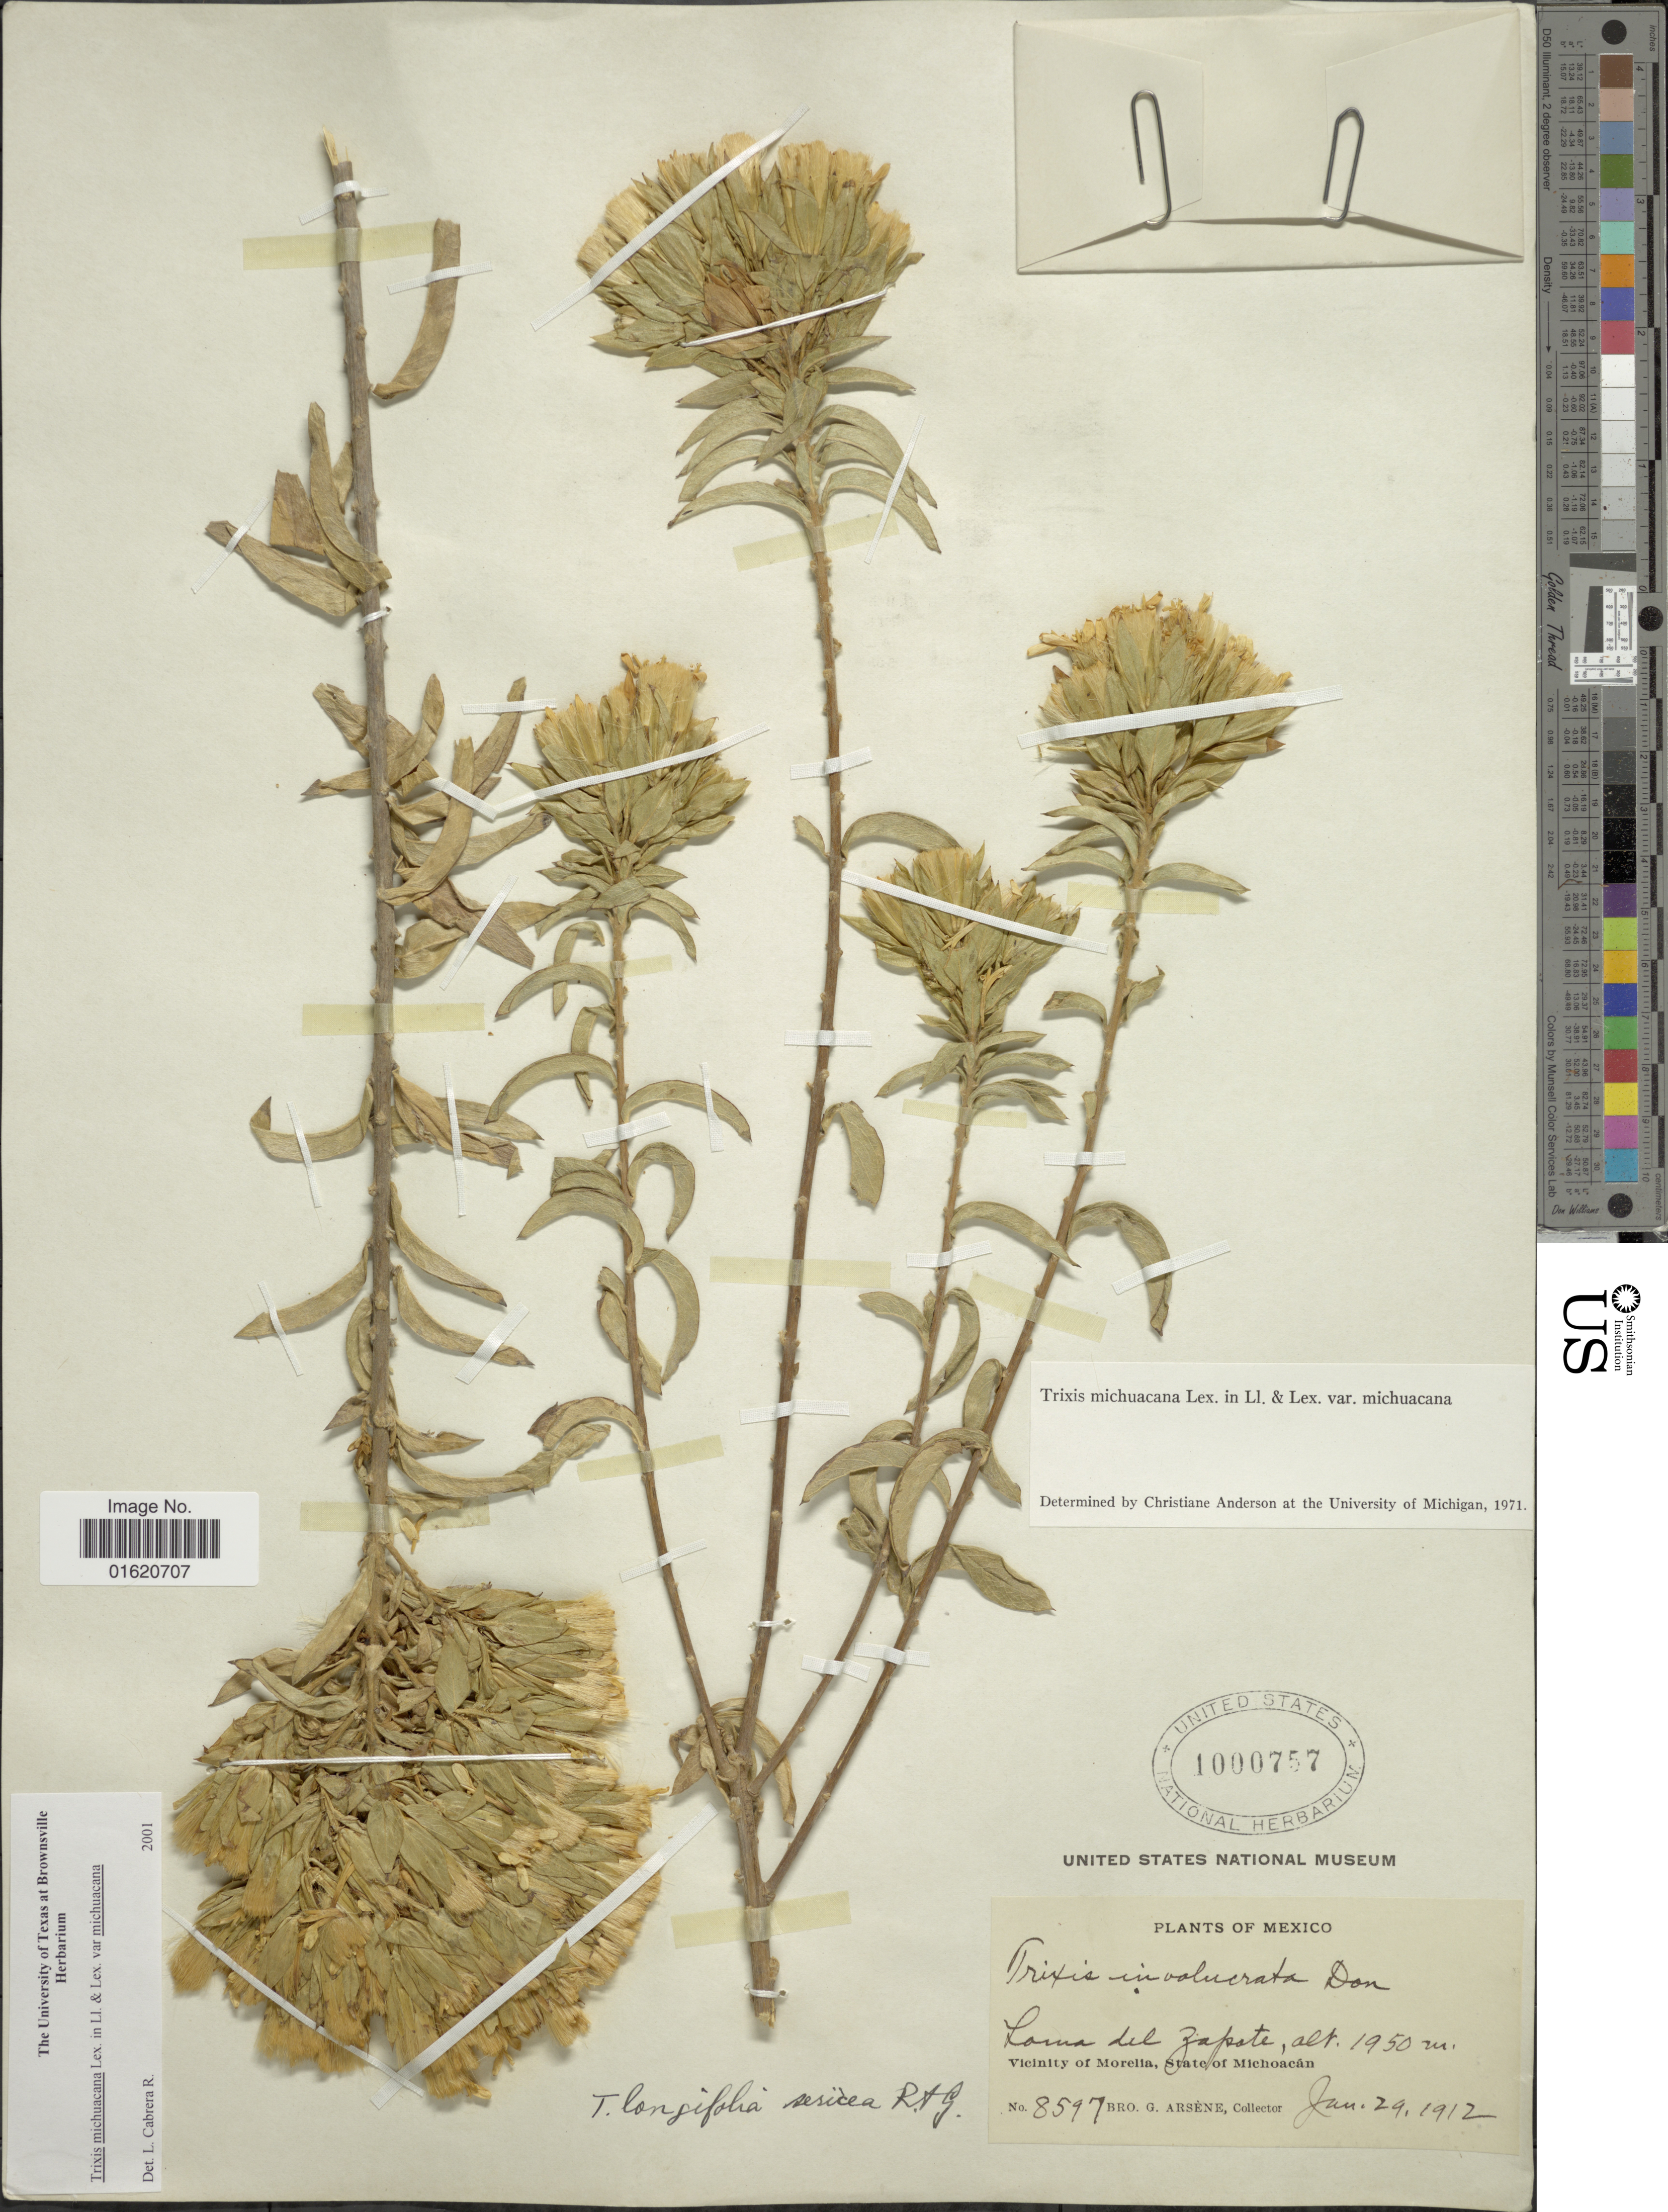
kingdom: Plantae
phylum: Tracheophyta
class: Magnoliopsida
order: Asterales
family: Asteraceae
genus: Trixis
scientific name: Trixis michuacana var. michuacana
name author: Lex.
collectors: Bro. G. Arsène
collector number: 8597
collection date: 1912-01-29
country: Mexico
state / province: Michoacán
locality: Loma del Zapote, Vicinity of Morelia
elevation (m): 1950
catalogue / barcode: US 1000757